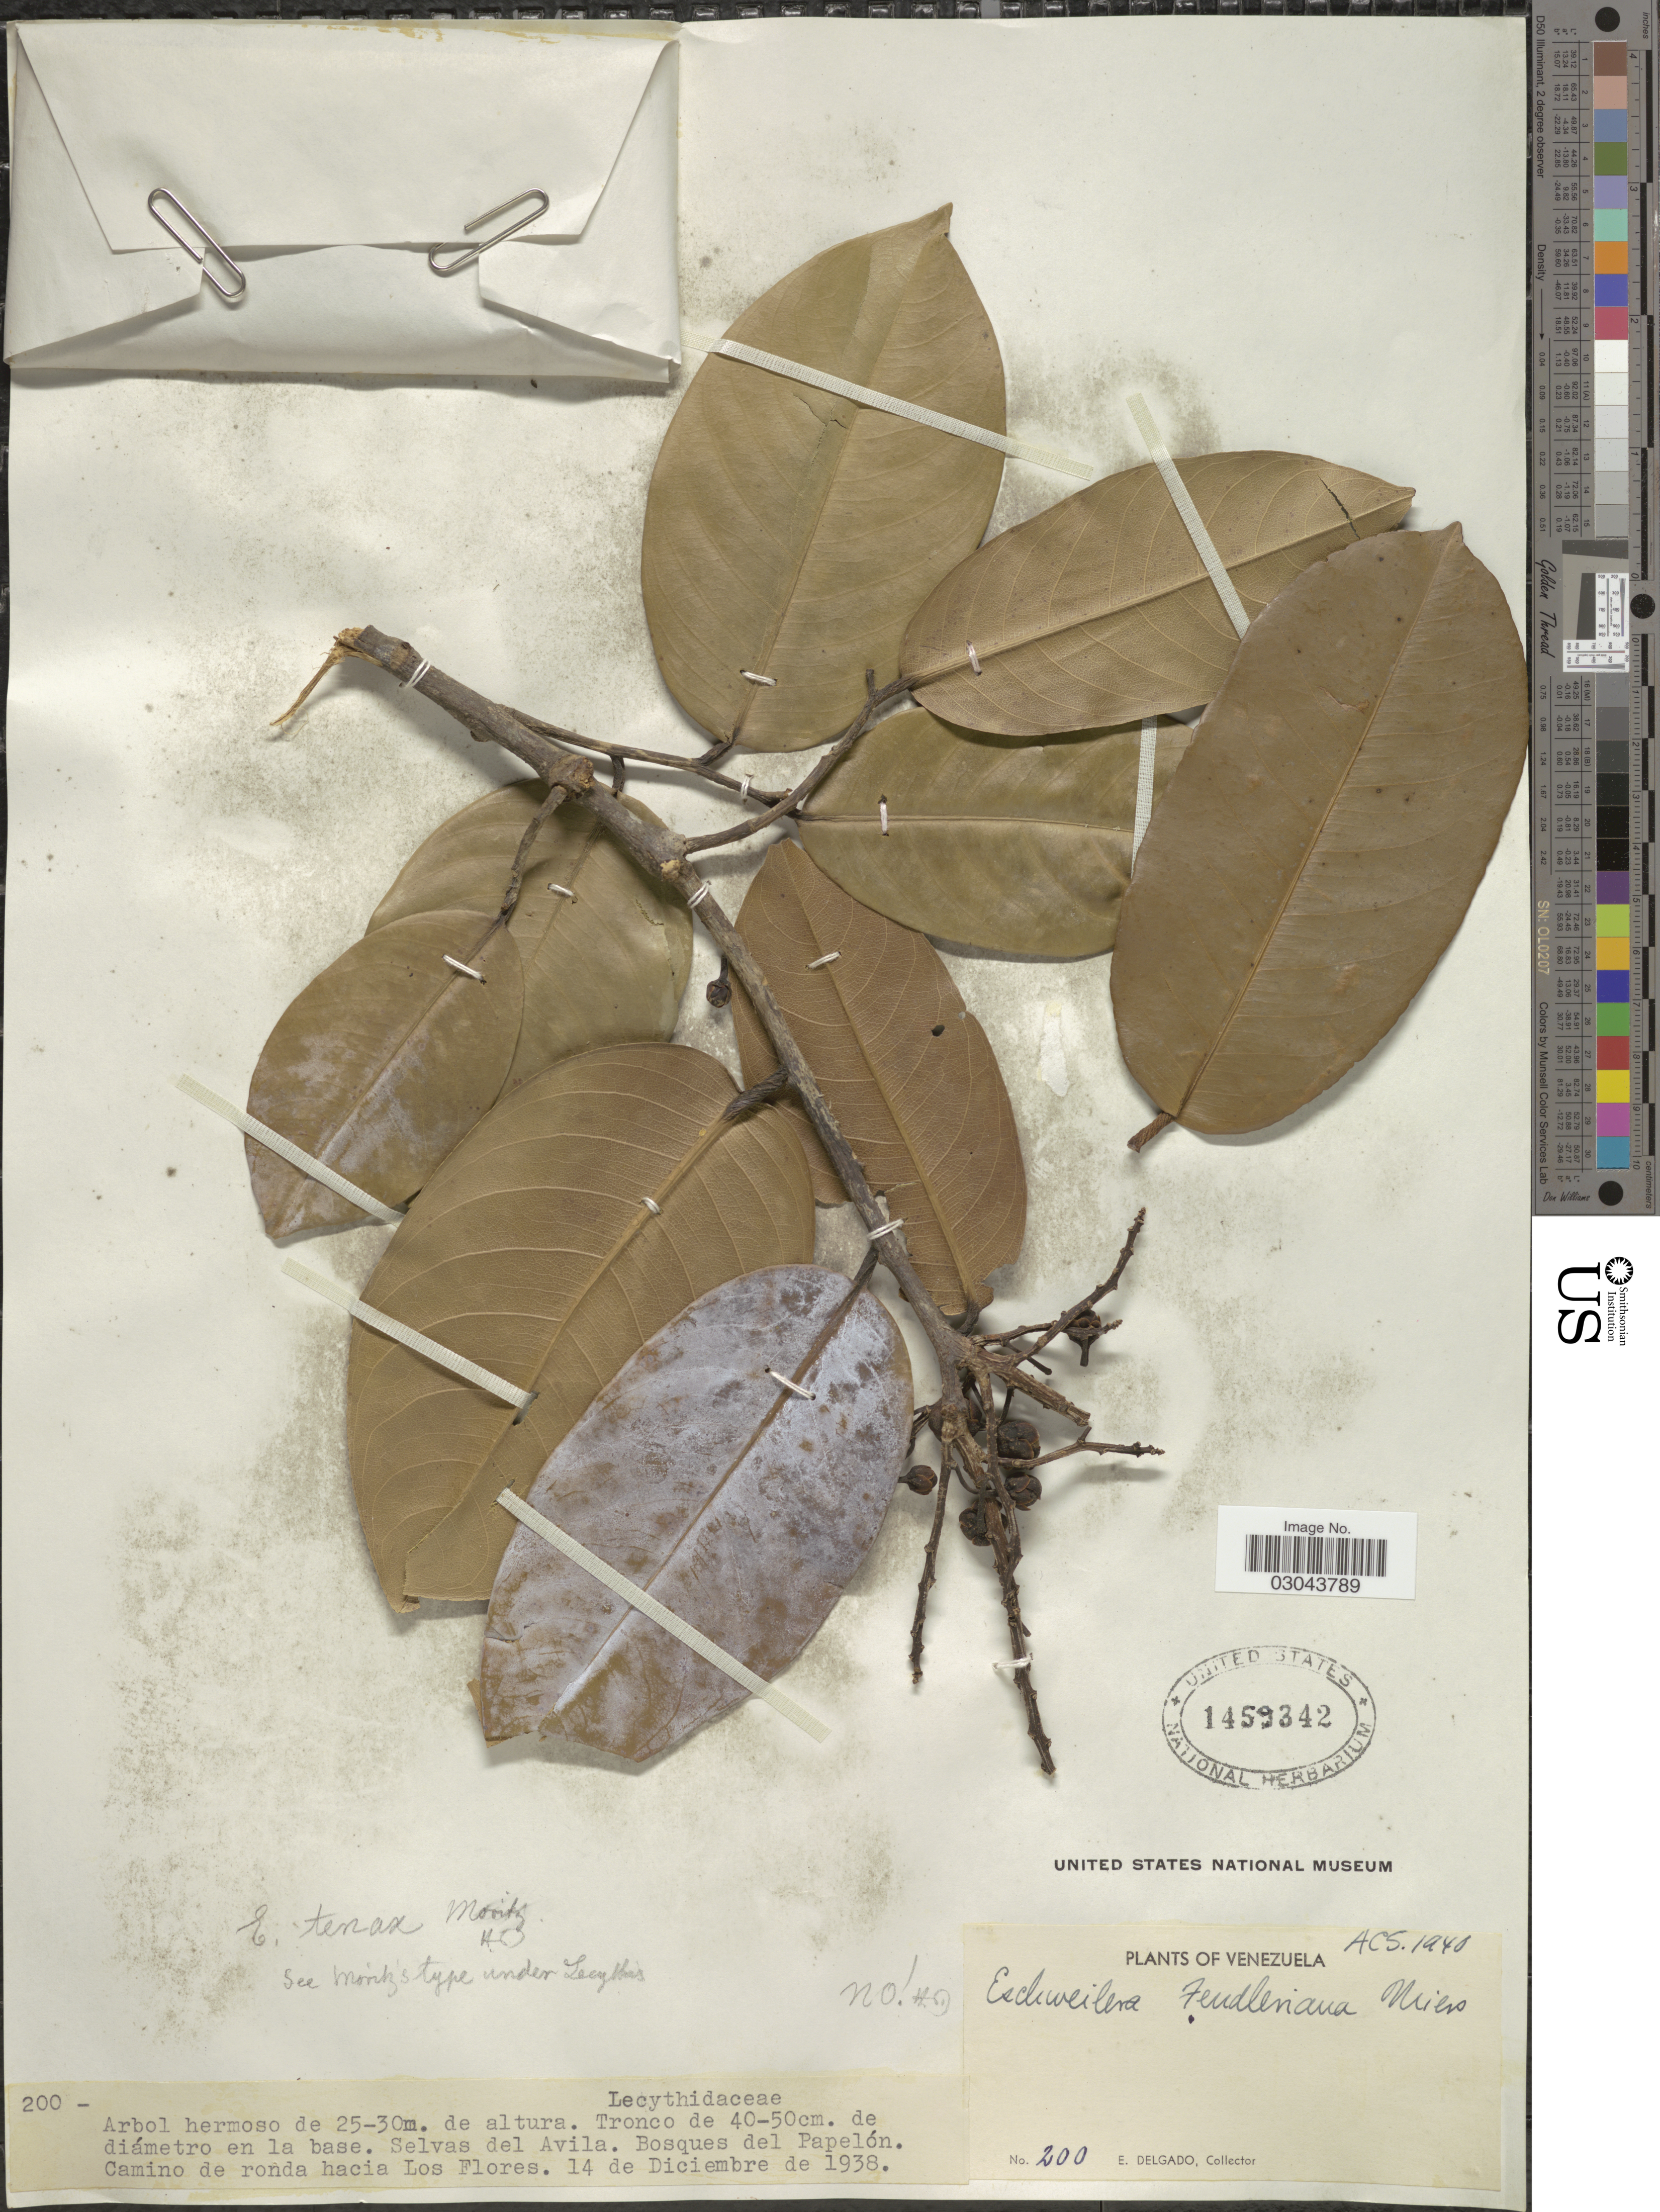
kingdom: Plantae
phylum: Tracheophyta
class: Magnoliopsida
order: Ericales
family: Lecythidaceae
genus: Eschweilera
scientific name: Eschweilera tenax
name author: (Moritz ex O. Berg) Miers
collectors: E. Delgado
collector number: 200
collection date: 1938-12-14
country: Venezuela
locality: Selvas del Avila. Bosques del Papelón. Camino de ronda hacia Los Flores.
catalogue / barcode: US 1459342